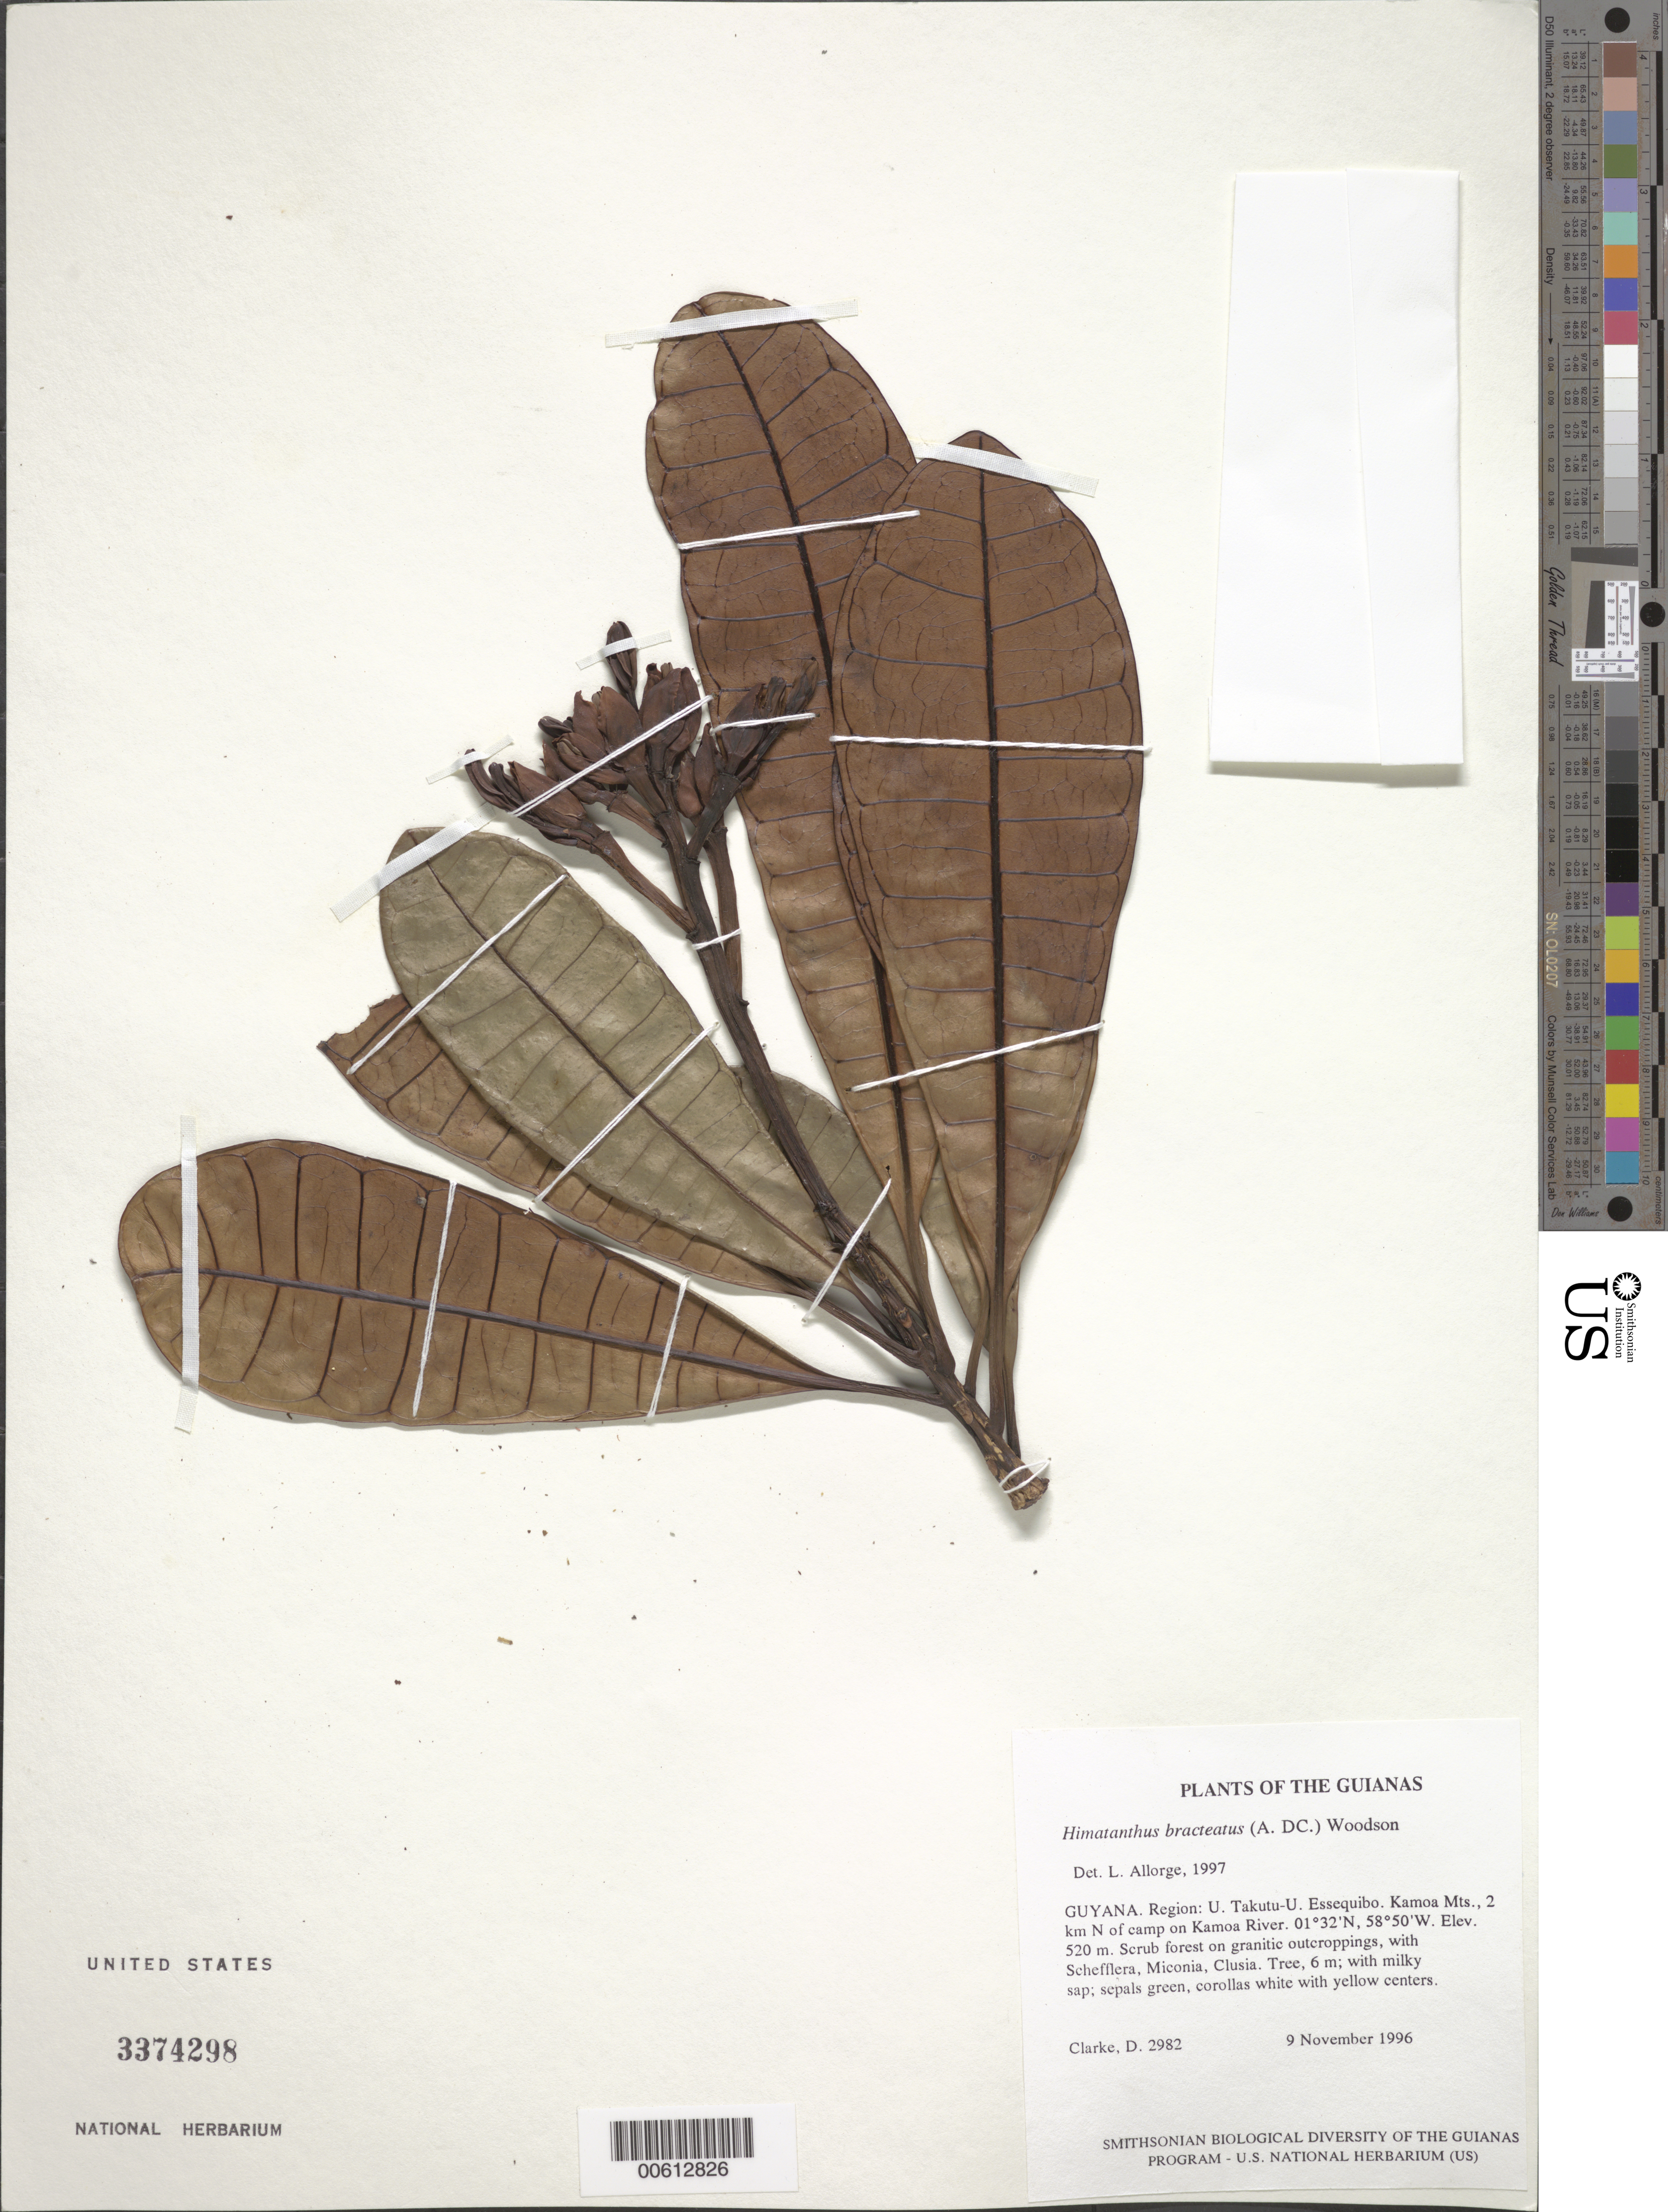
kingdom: Plantae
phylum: Tracheophyta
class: Magnoliopsida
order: Gentianales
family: Apocynaceae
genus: Himatanthus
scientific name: Himatanthus bracteatus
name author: (A. DC.) Woodson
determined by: Allorge, L.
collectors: H. D. Clarke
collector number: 2982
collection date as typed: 9 November 1996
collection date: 1996-11-09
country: Guyana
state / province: U. Takutu-U. Essequibo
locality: Kamoa Mts., 2 km N of camp on Kamoa River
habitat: Scrub forest on granitic outcroppings, with Schefflera, Miconia, Clusia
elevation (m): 520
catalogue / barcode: US 3374298